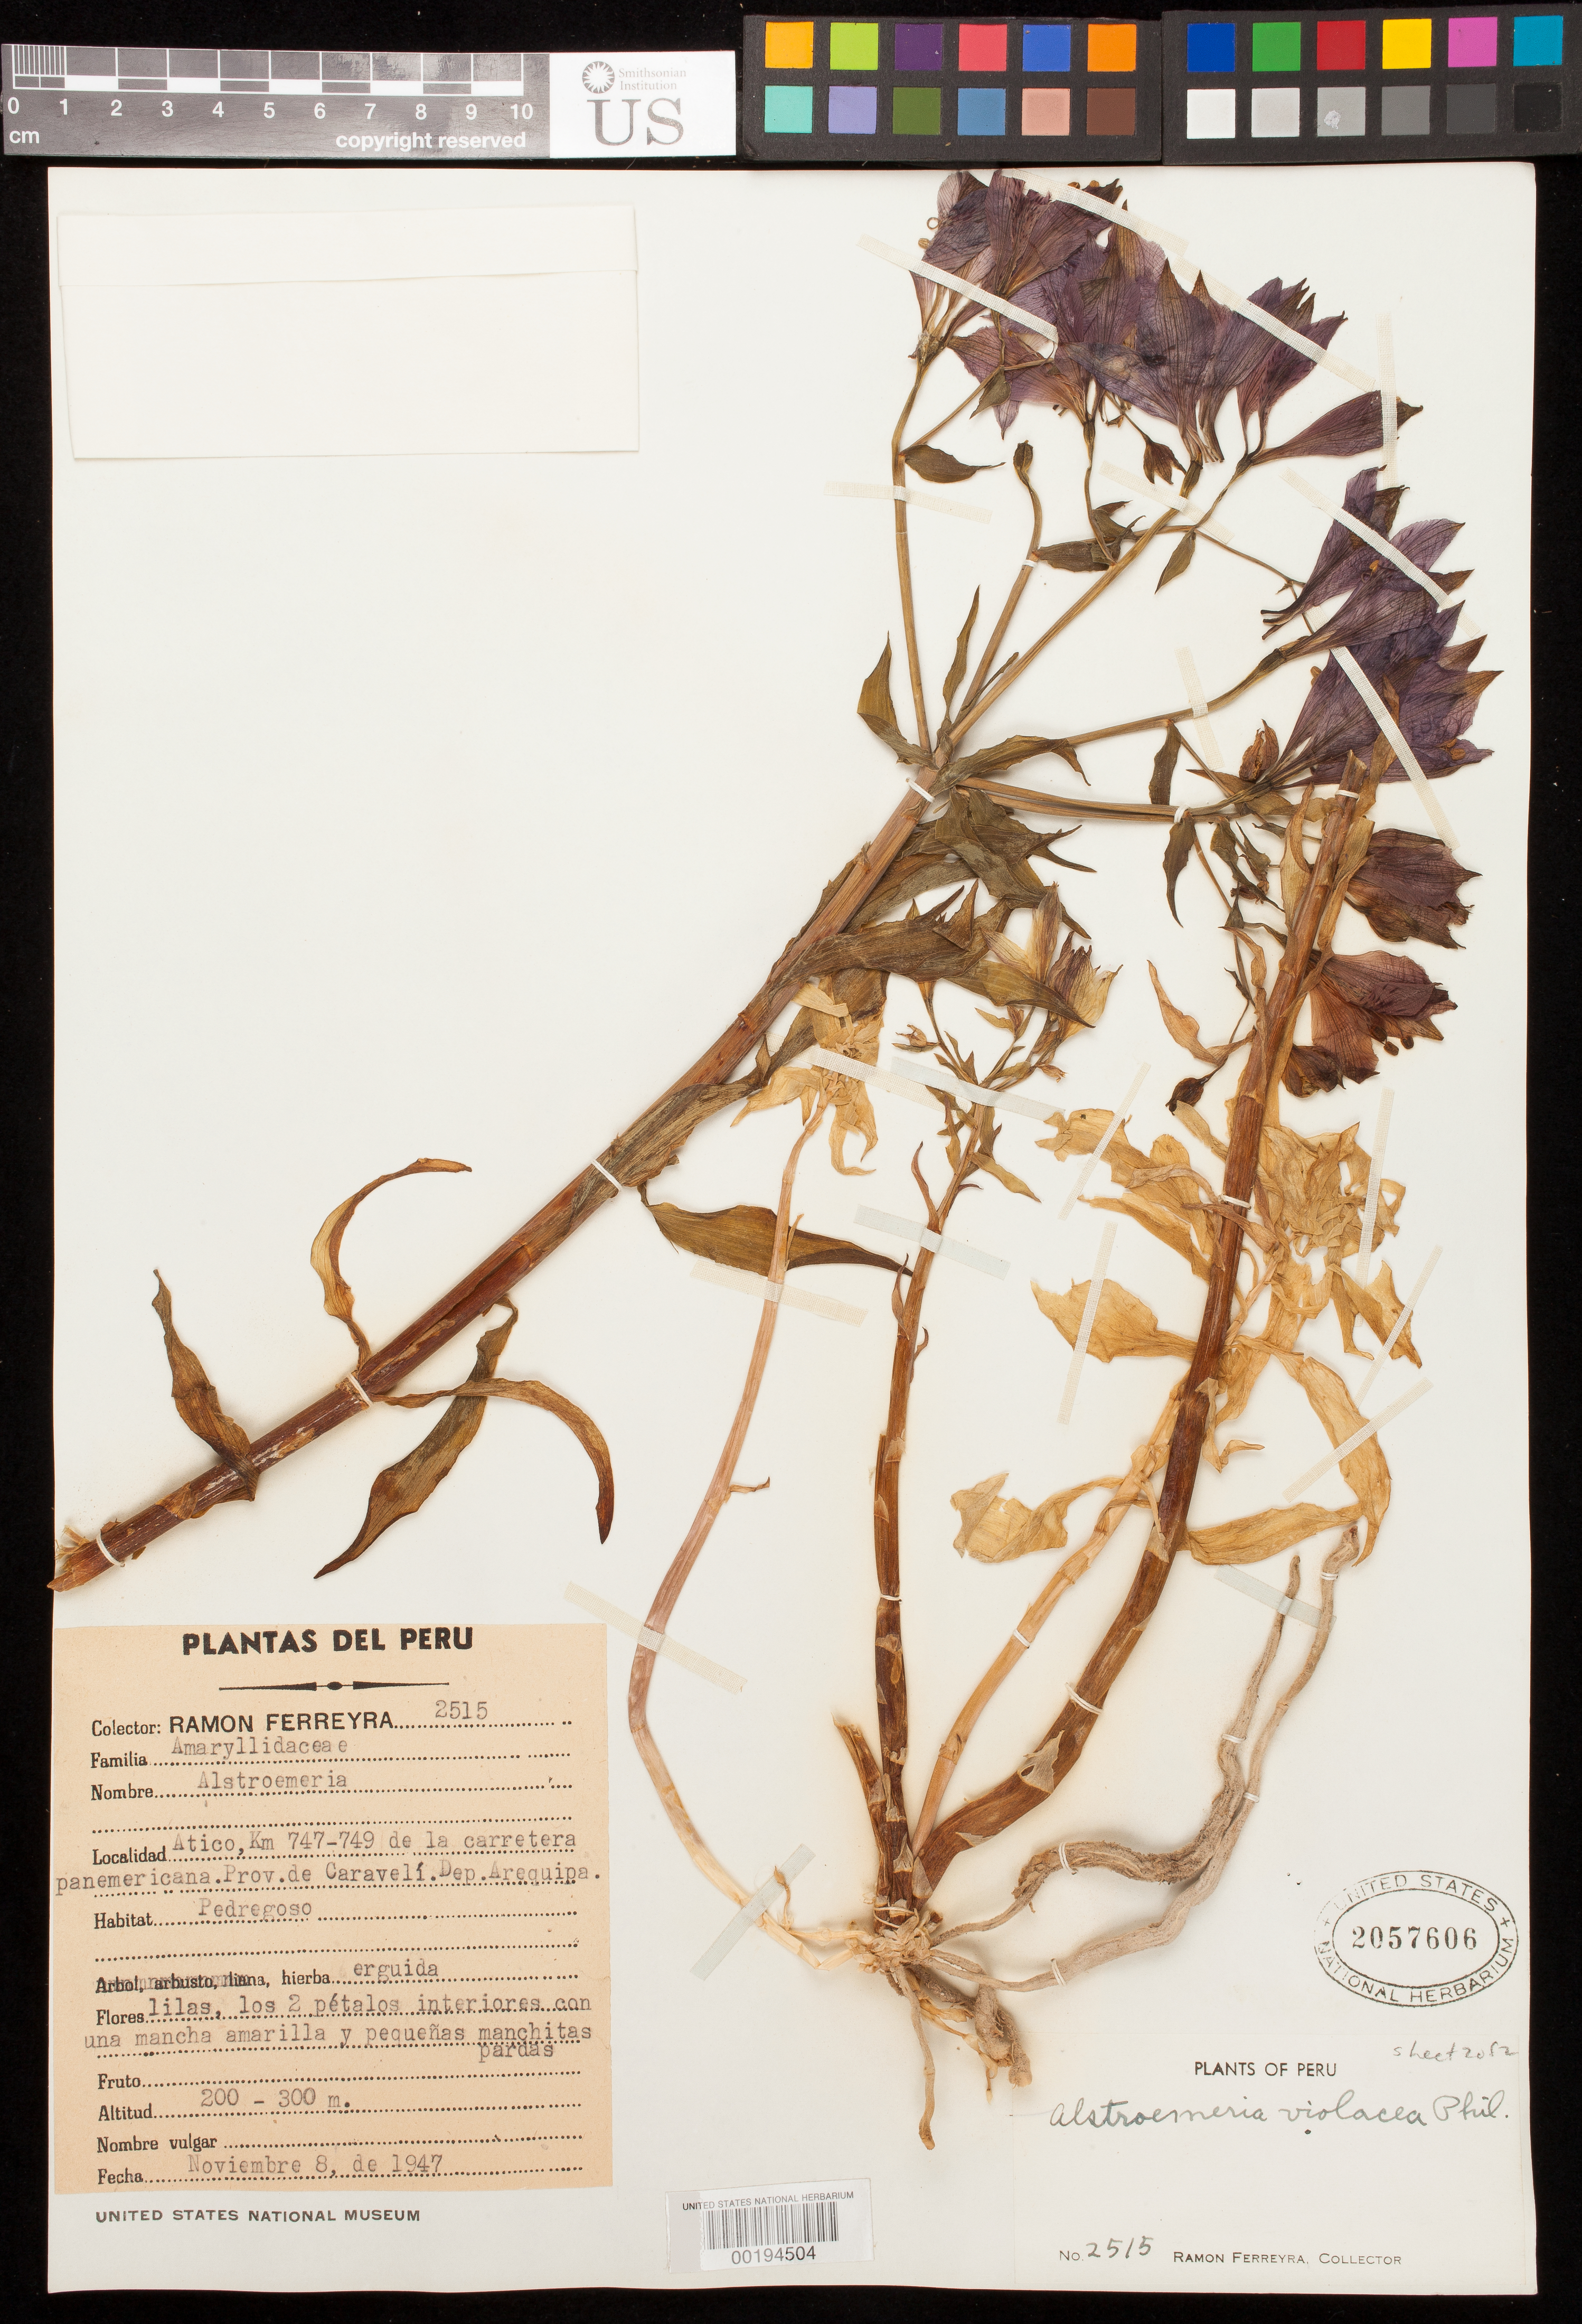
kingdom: Plantae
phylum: Tracheophyta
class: Liliopsida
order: Liliales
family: Alstroemeriaceae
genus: Alstroemeria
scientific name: Alstroemeria violacea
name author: Phil.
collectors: R. A. Ferreyra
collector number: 2515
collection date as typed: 08 Nov 1947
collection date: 1947-11-08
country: Peru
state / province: Arequipa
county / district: Caravelí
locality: Atico, km 747-749 Pan American Highway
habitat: Rocky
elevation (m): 200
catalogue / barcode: US 2057606